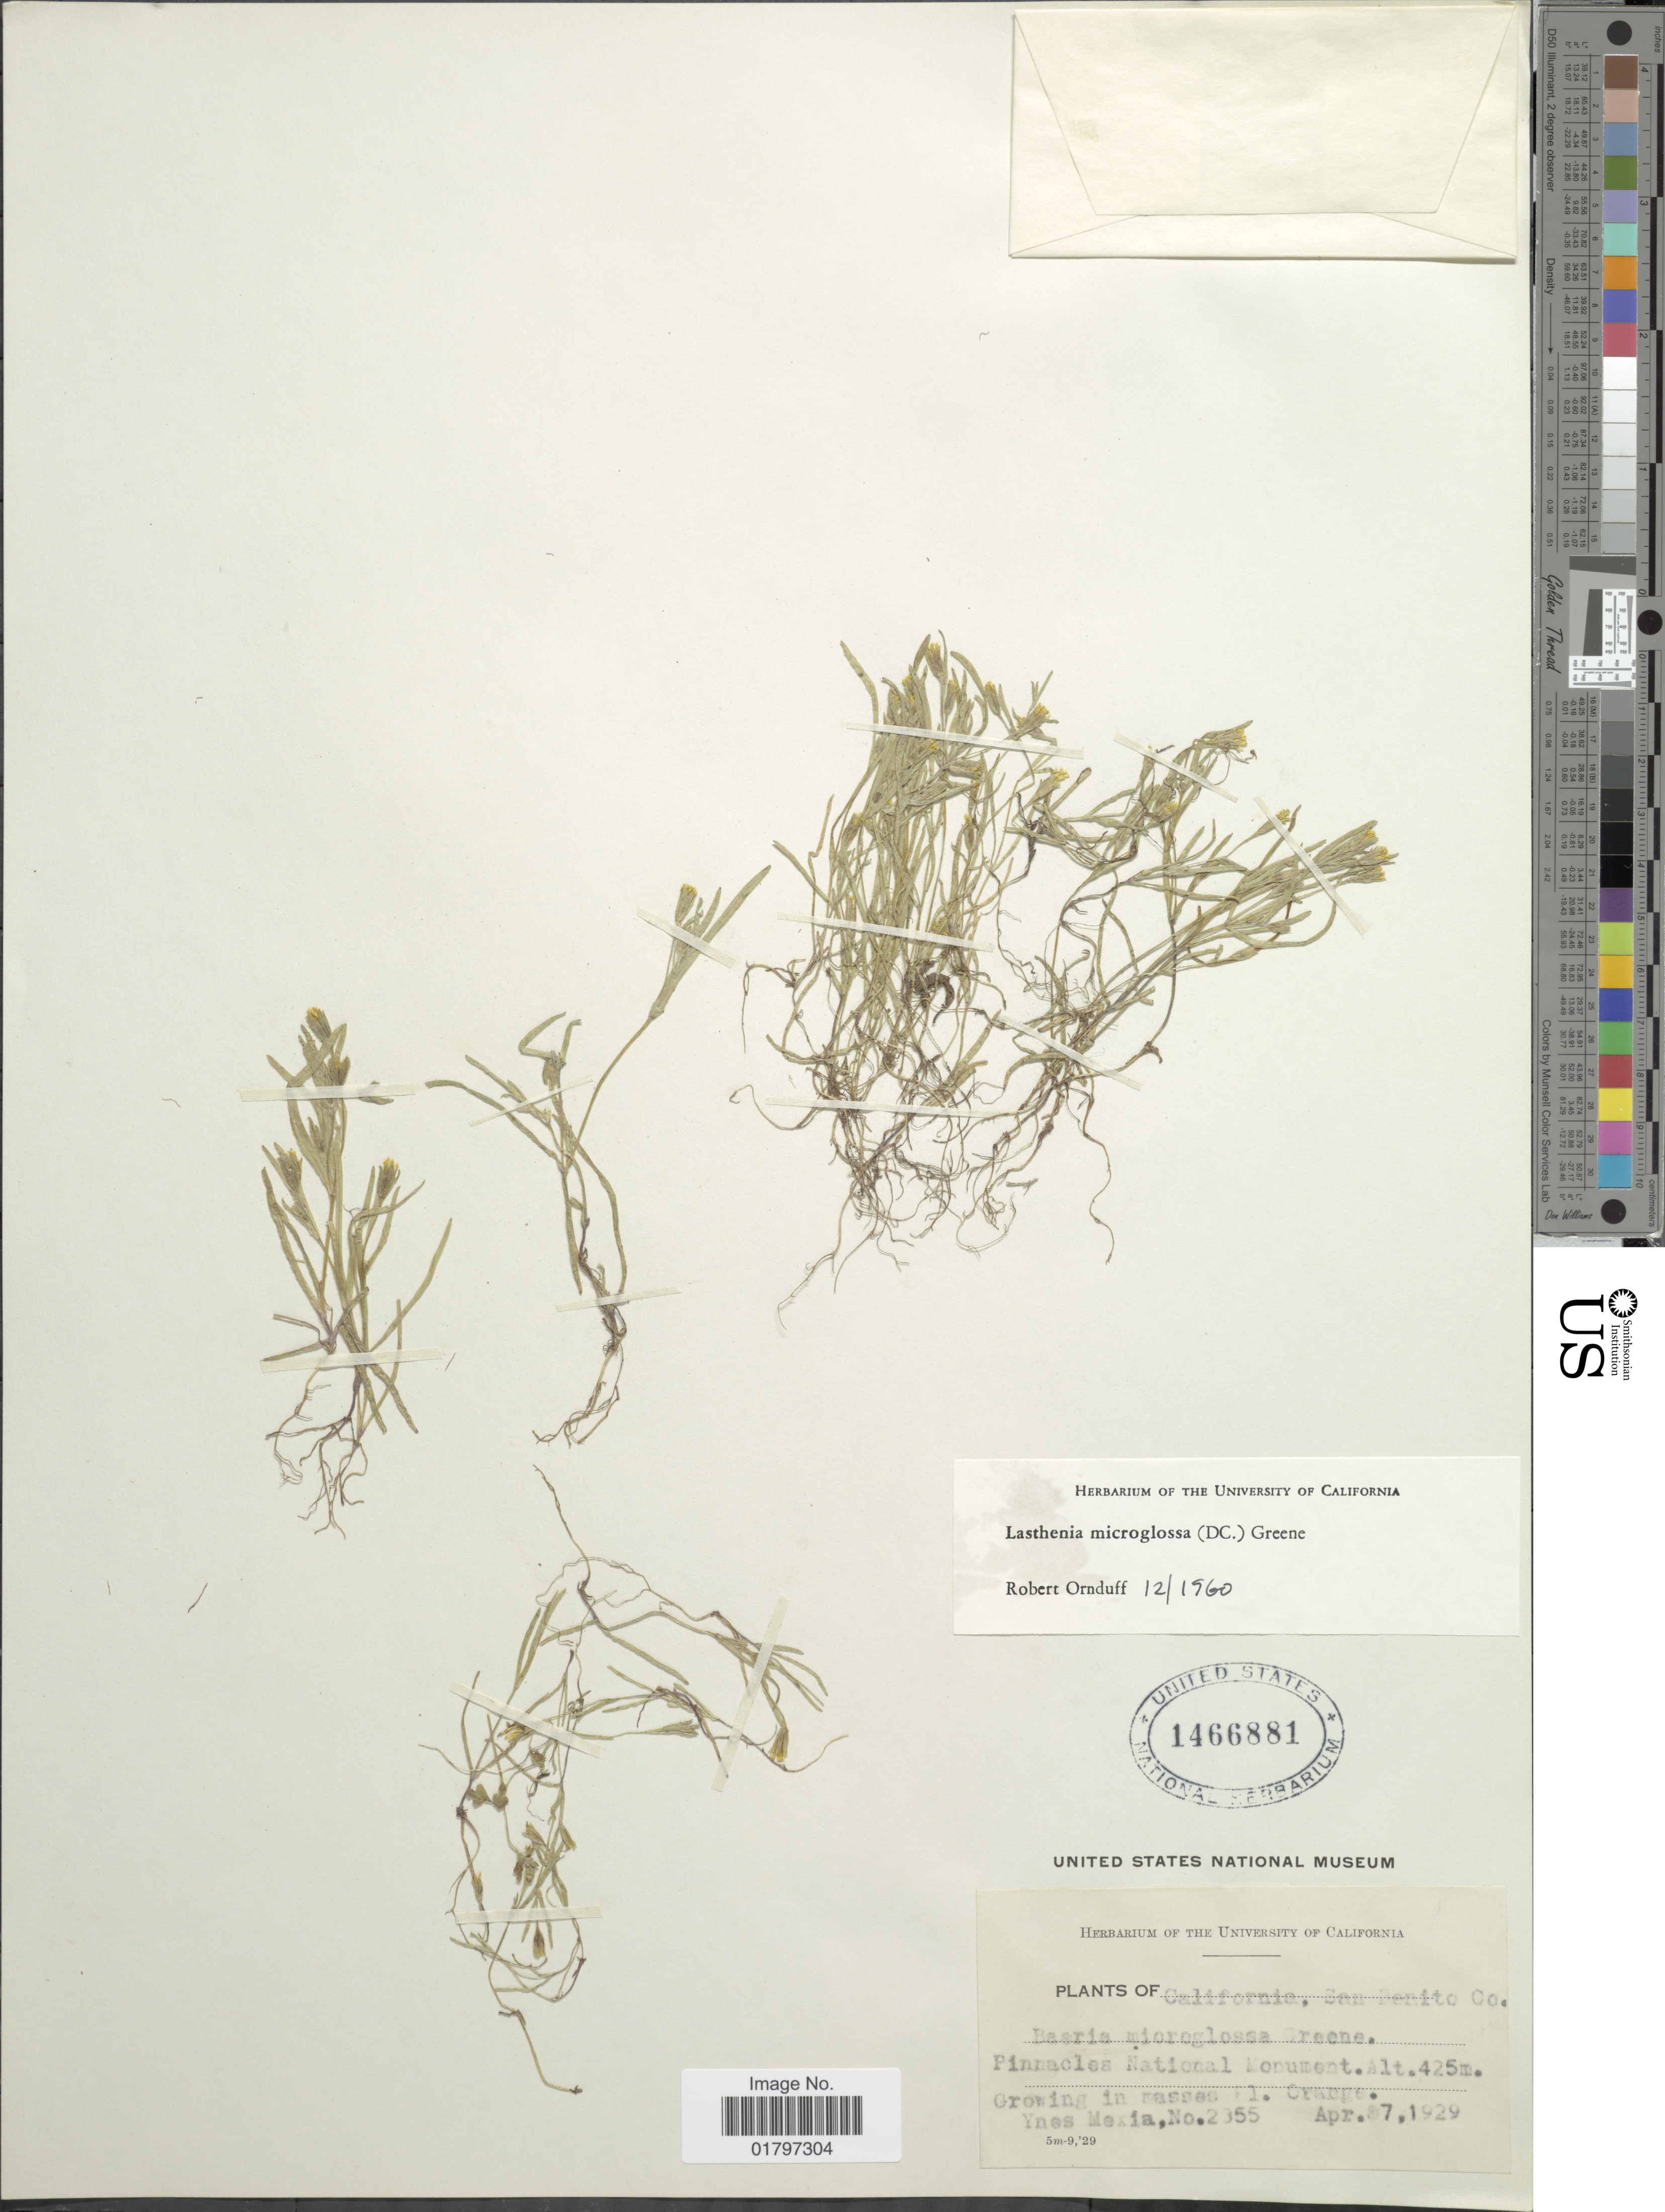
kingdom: Plantae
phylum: Tracheophyta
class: Magnoliopsida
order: Asterales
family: Asteraceae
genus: Lasthenia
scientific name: Lasthenia microglossa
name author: (DC.) Greene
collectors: Y. Mexia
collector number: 2355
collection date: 1929-04-07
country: United States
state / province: California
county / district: San Benito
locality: San Benito Co. Pinnacles National Monument.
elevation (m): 425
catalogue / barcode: US 1466881